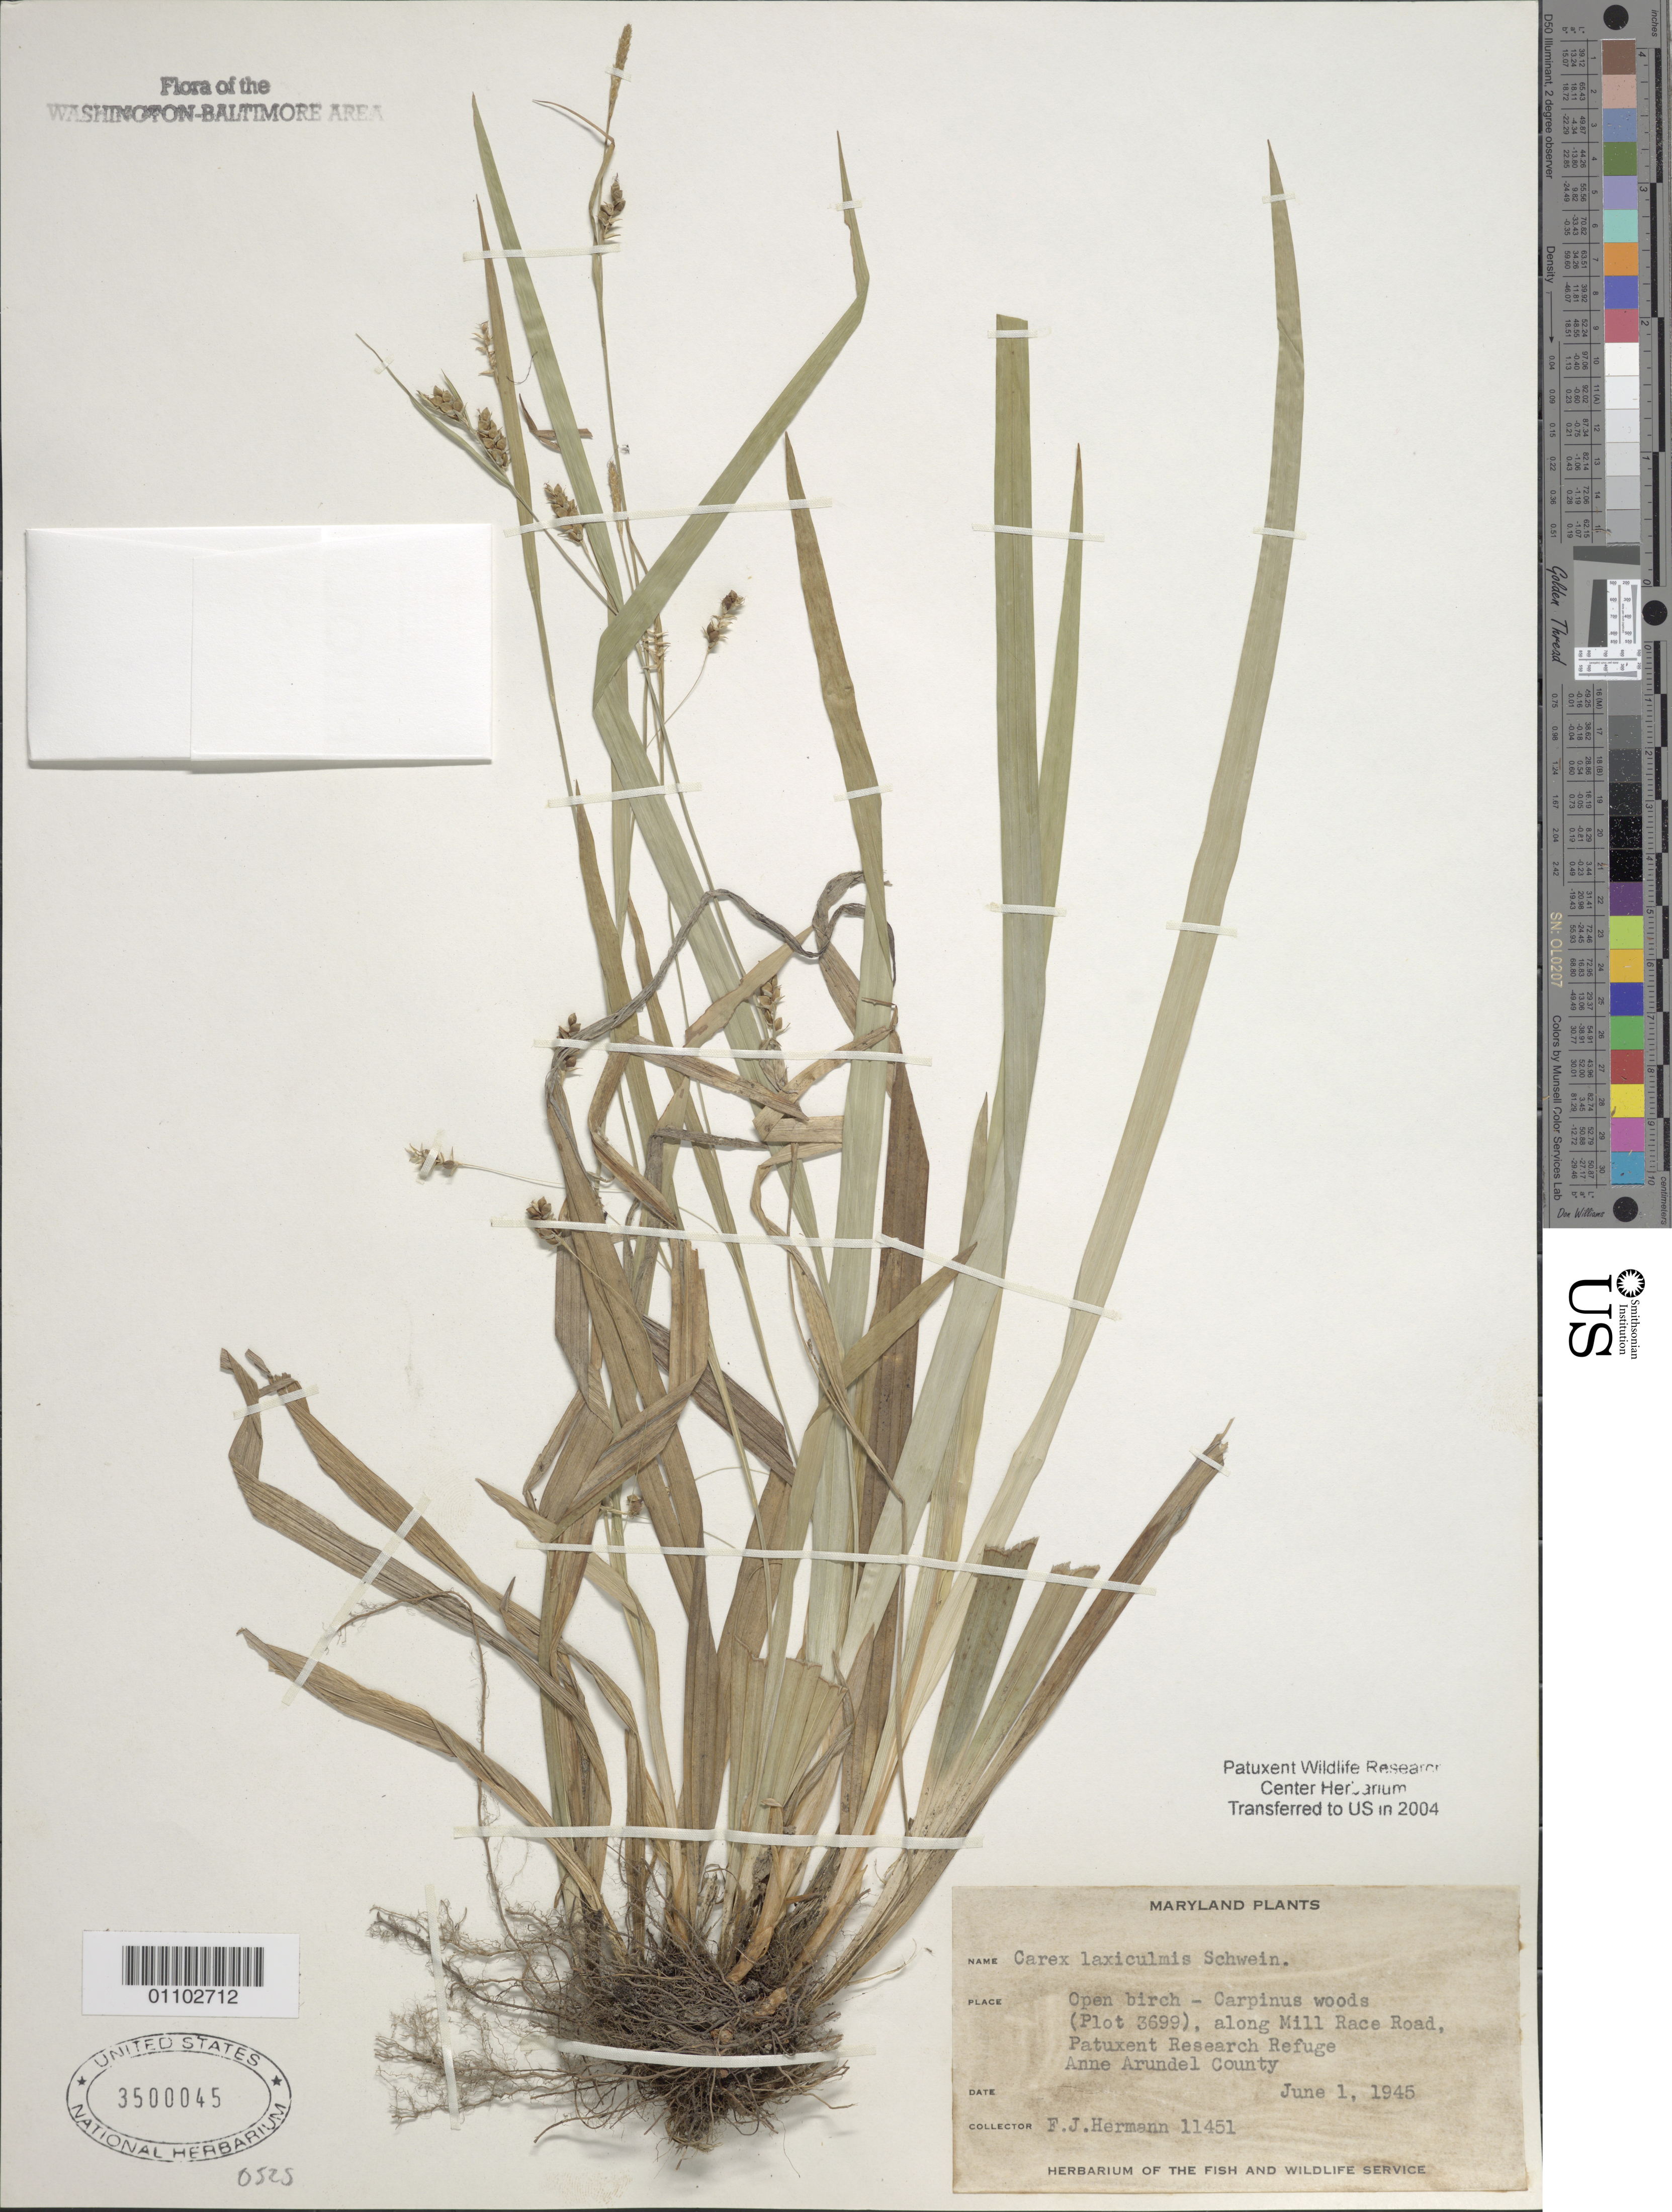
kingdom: Plantae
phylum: Tracheophyta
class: Liliopsida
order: Poales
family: Cyperaceae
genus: Carex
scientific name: Carex laxiculmis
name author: Schwein.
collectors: F. J. Hermann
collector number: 11451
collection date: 1945-06-01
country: United States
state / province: Maryland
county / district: Anne Arundel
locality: (Plot 3699), along Mill Race Road, Patuxent Research Refuge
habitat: Open birch - Carpinus woods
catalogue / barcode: US 3500045